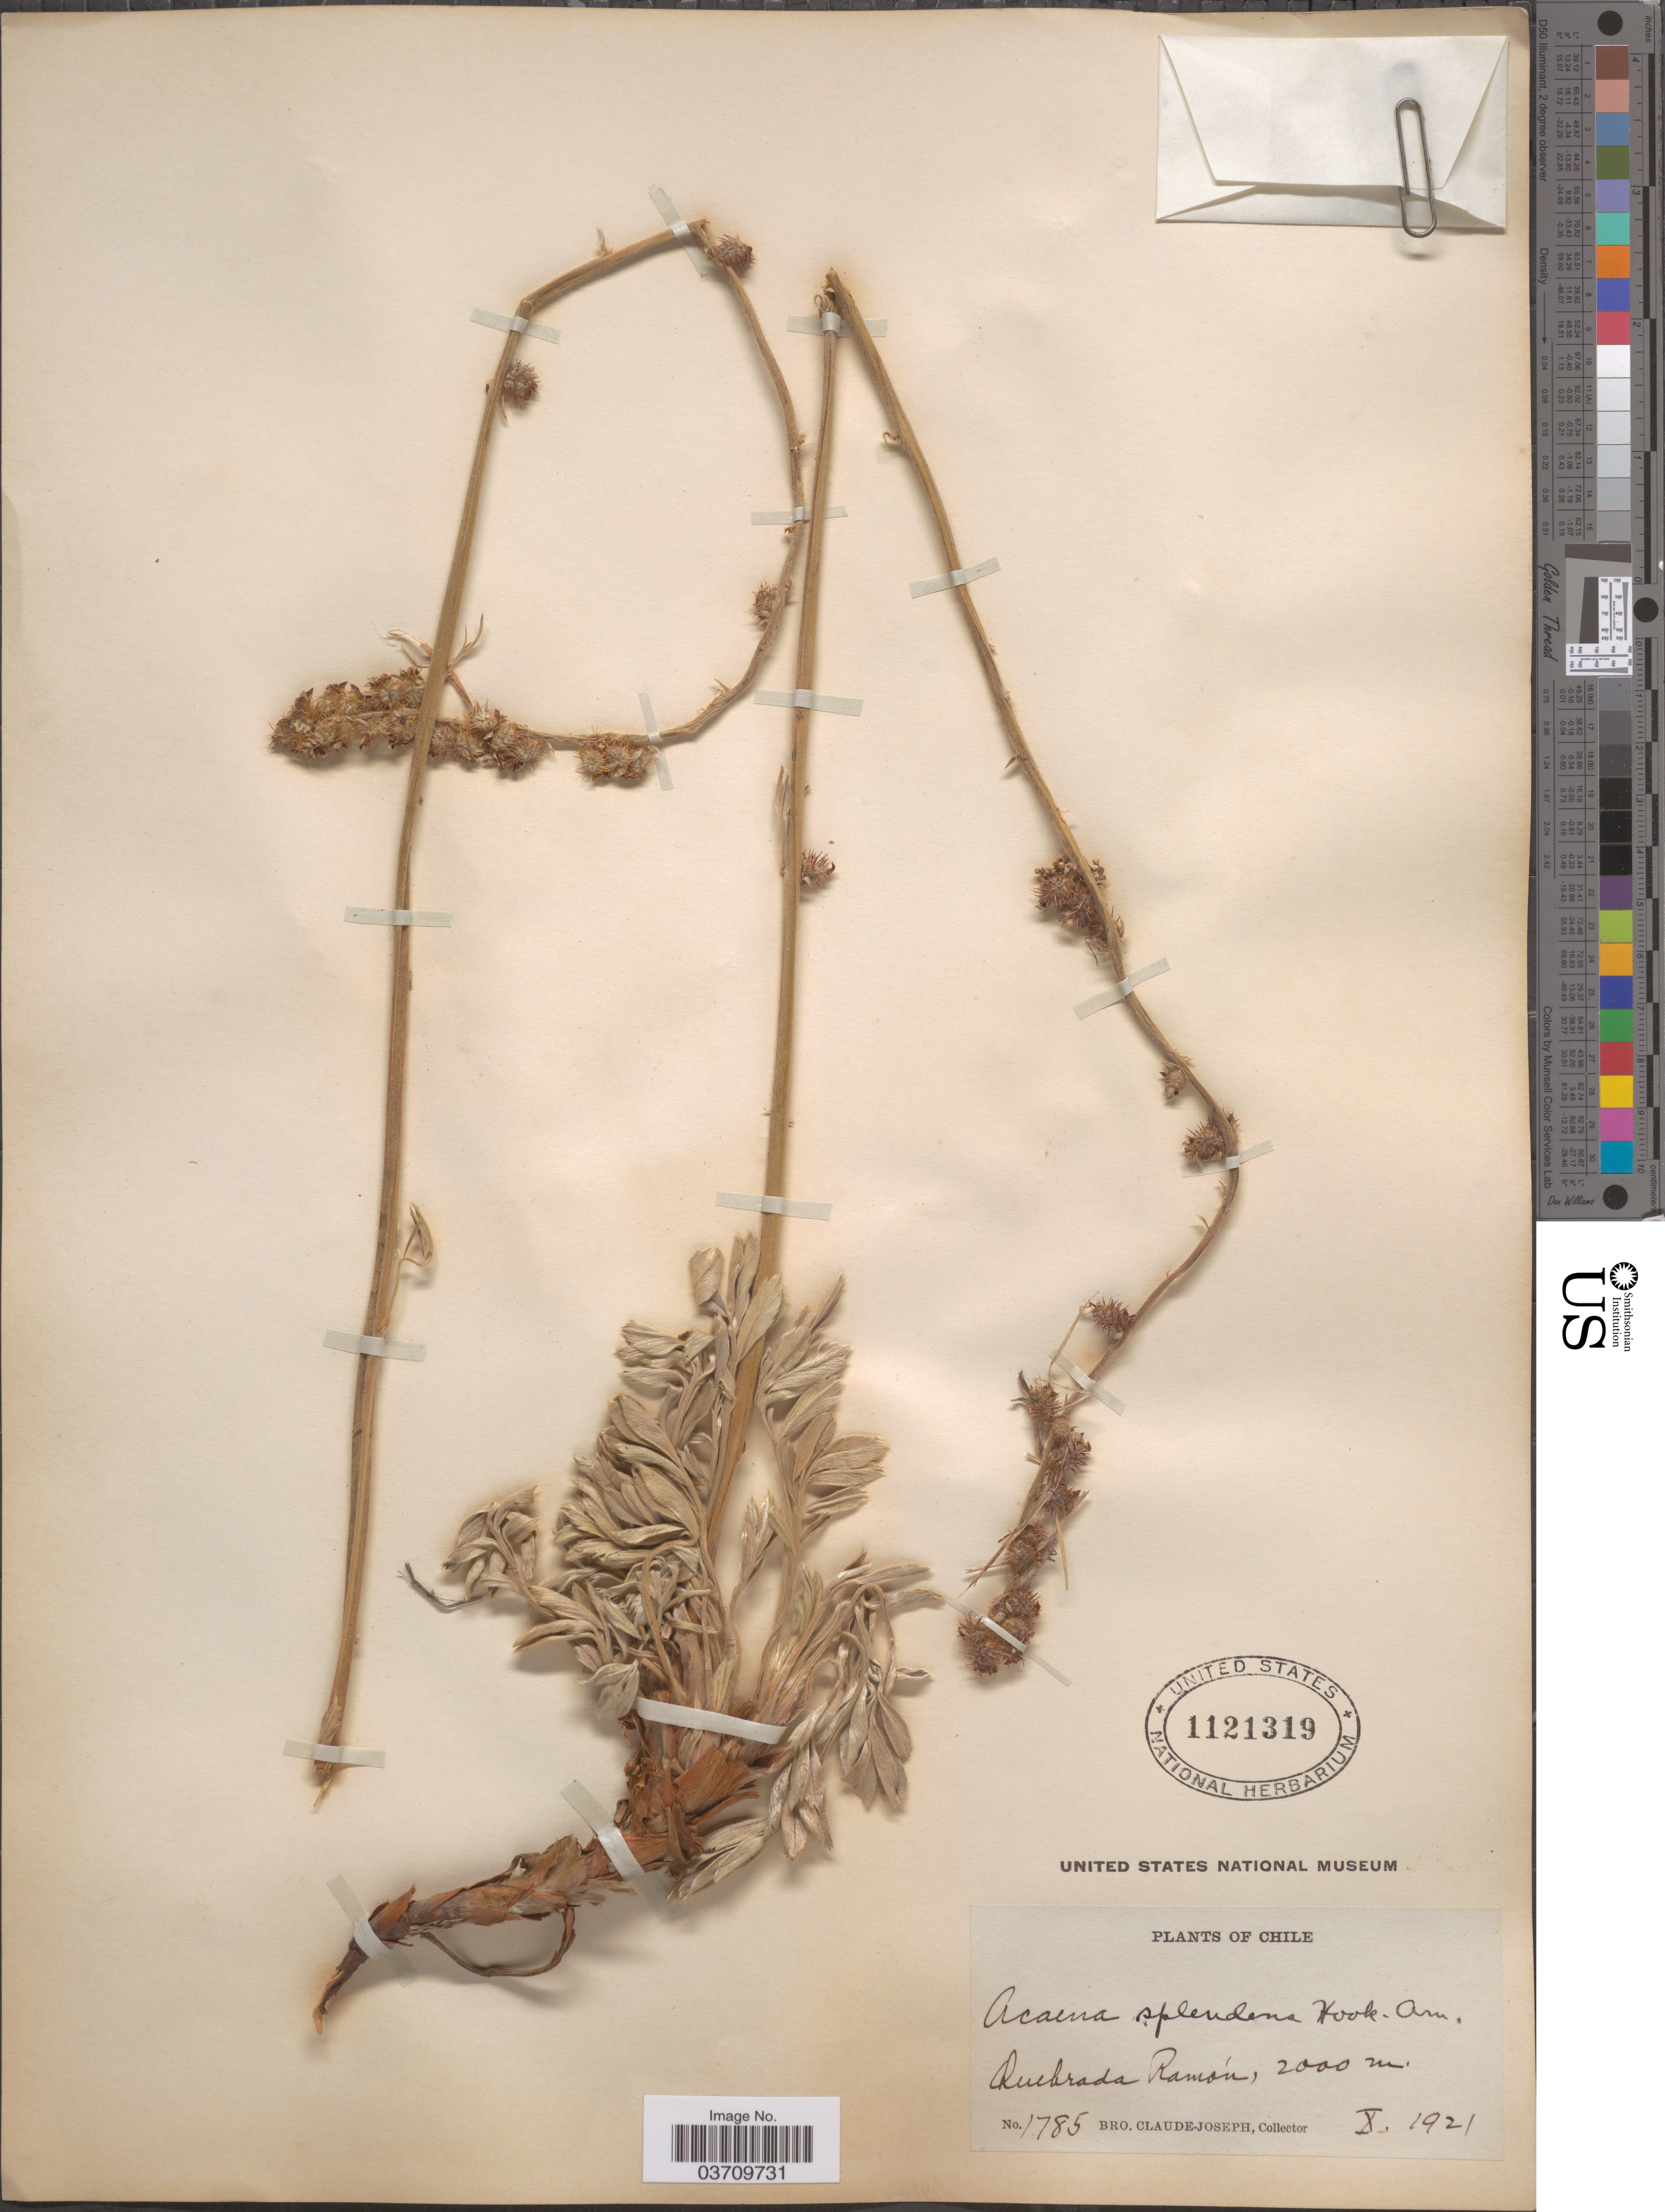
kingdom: Plantae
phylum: Tracheophyta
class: Magnoliopsida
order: Rosales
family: Rosaceae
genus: Acaena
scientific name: Acaena splendens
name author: Hook. & Arn. in Hook.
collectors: Bro. Claude-Joseph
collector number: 1785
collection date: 1921-10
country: Chile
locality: Quebrada Ramón.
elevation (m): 2000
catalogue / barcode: US 1121319